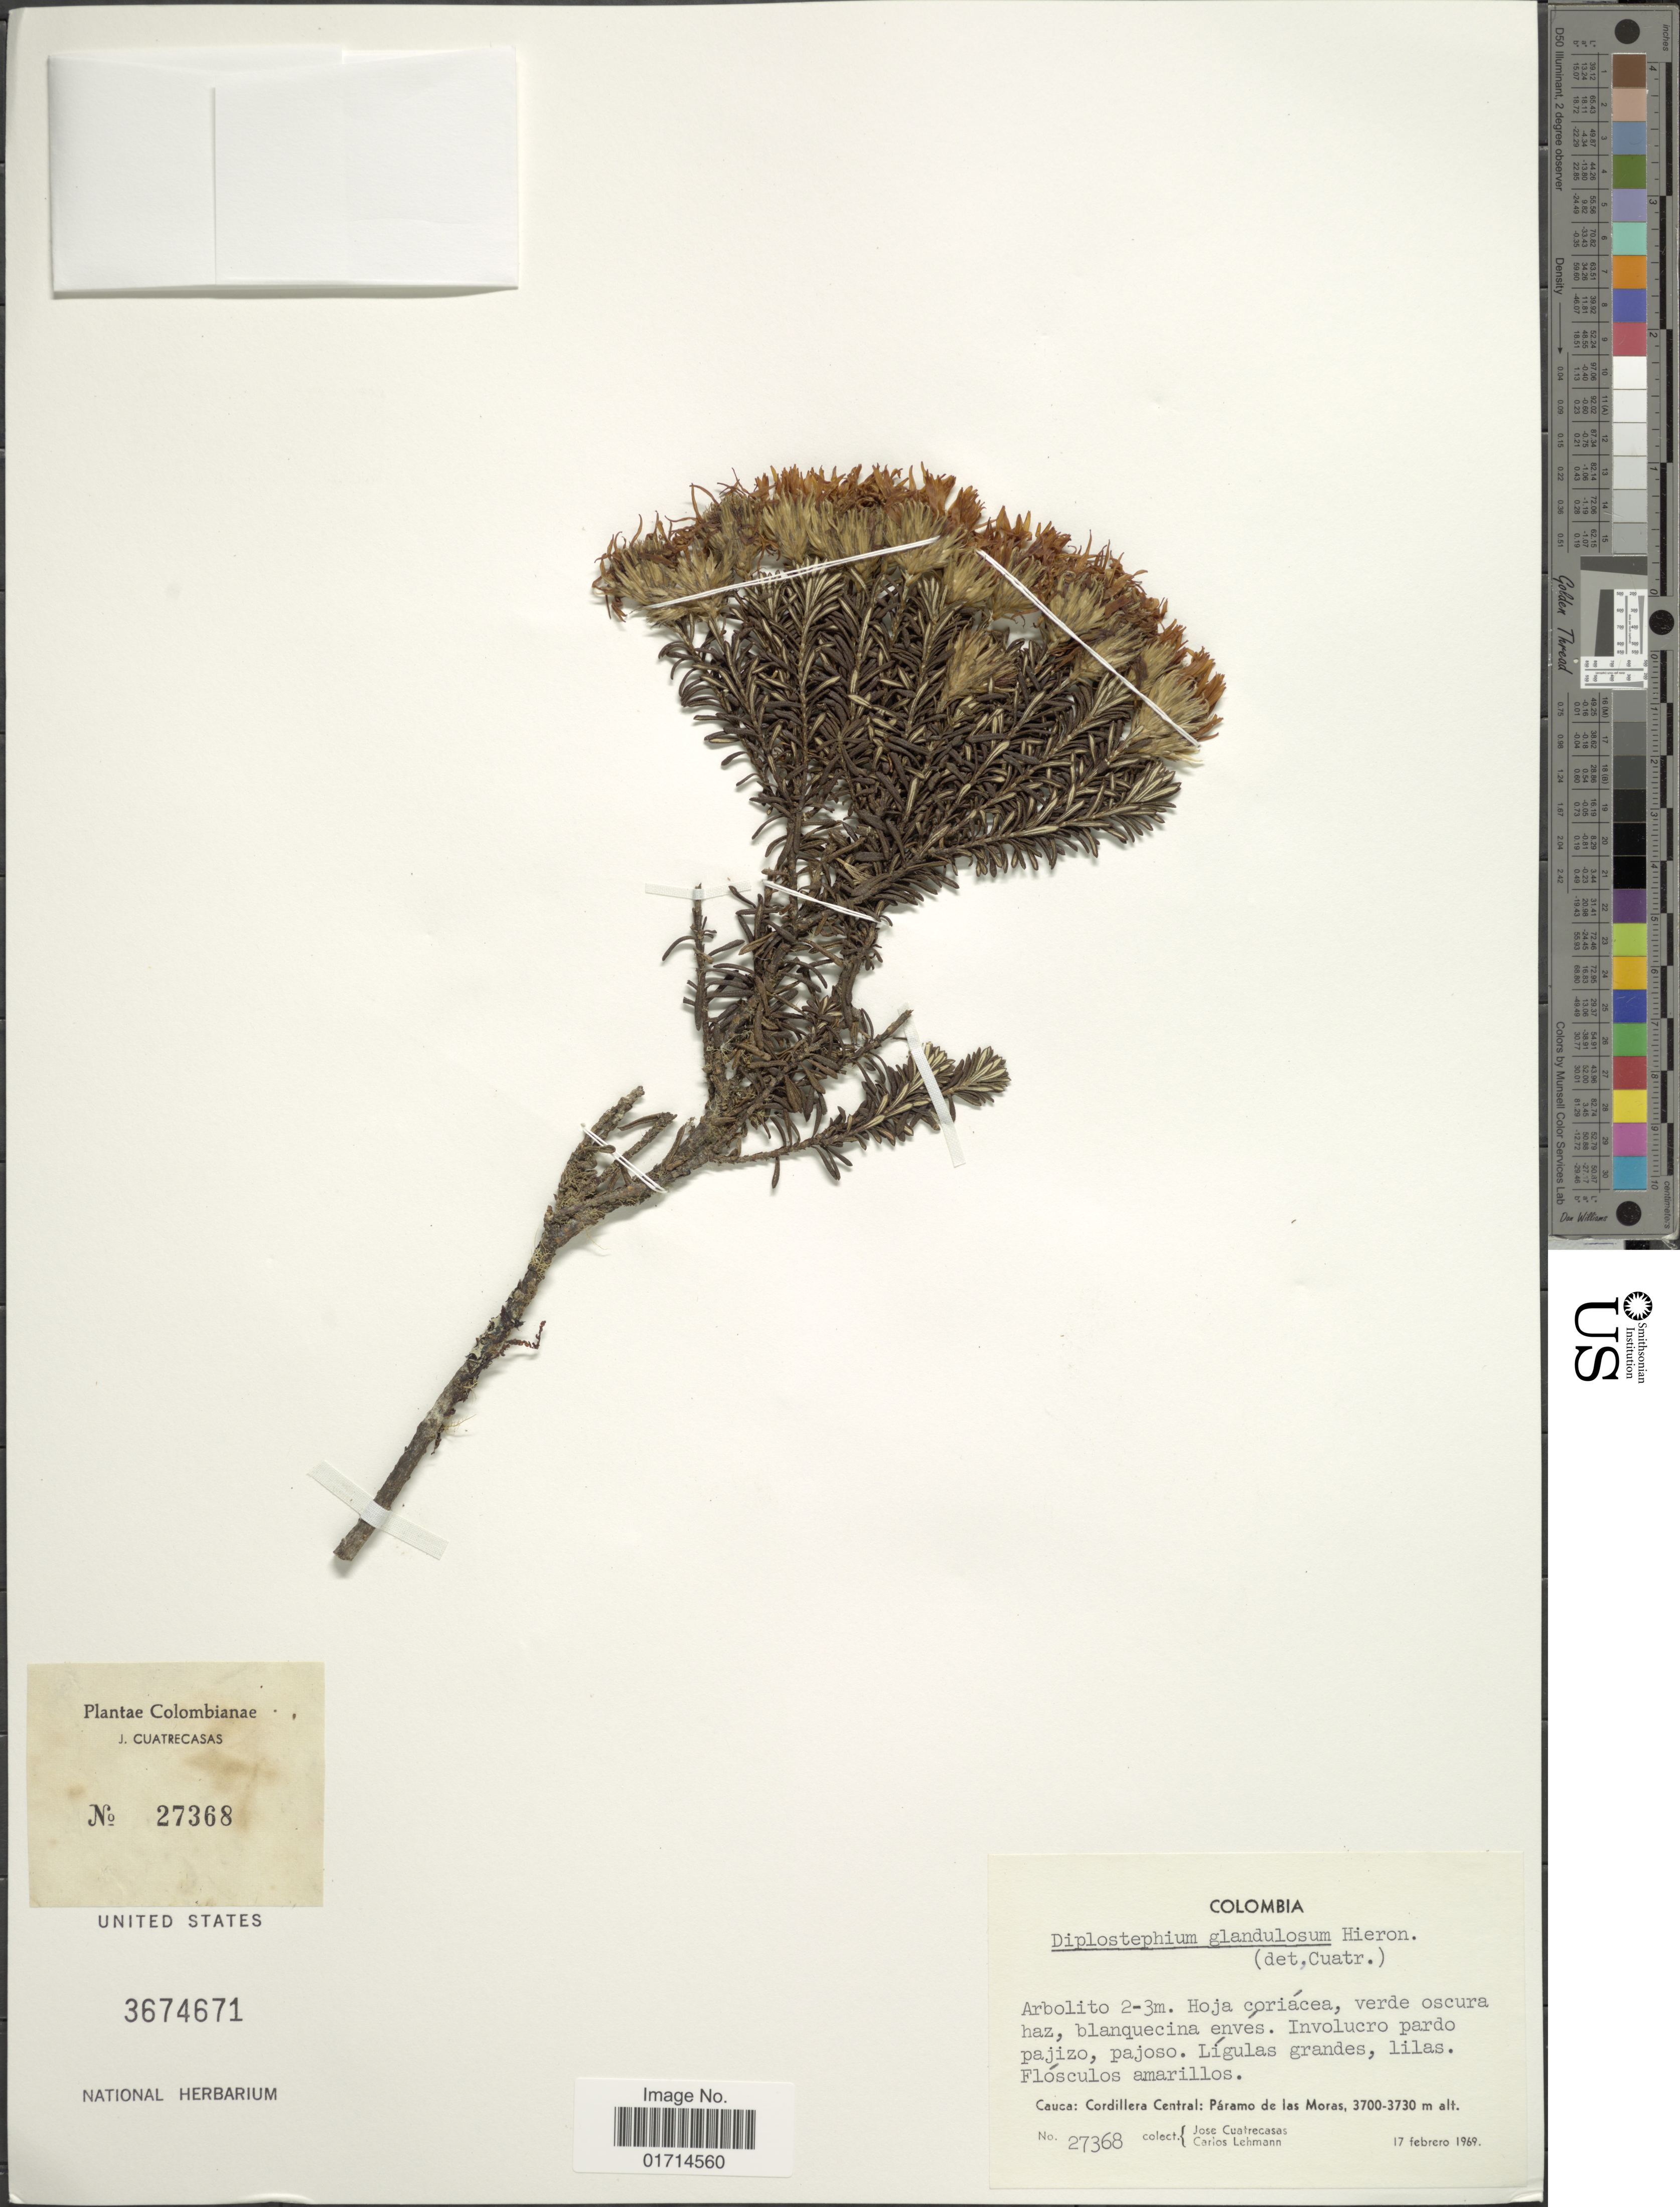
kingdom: Plantae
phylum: Tracheophyta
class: Magnoliopsida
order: Asterales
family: Asteraceae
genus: Diplostephium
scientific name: Diplostephium glandulosum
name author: Hieron.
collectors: J. Cuatrecasas & C. Lehmann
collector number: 27368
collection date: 1969-02-17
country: Colombia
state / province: Cauca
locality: Cordillera Central, Paramo de las Moras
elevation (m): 3700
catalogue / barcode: US 3674671